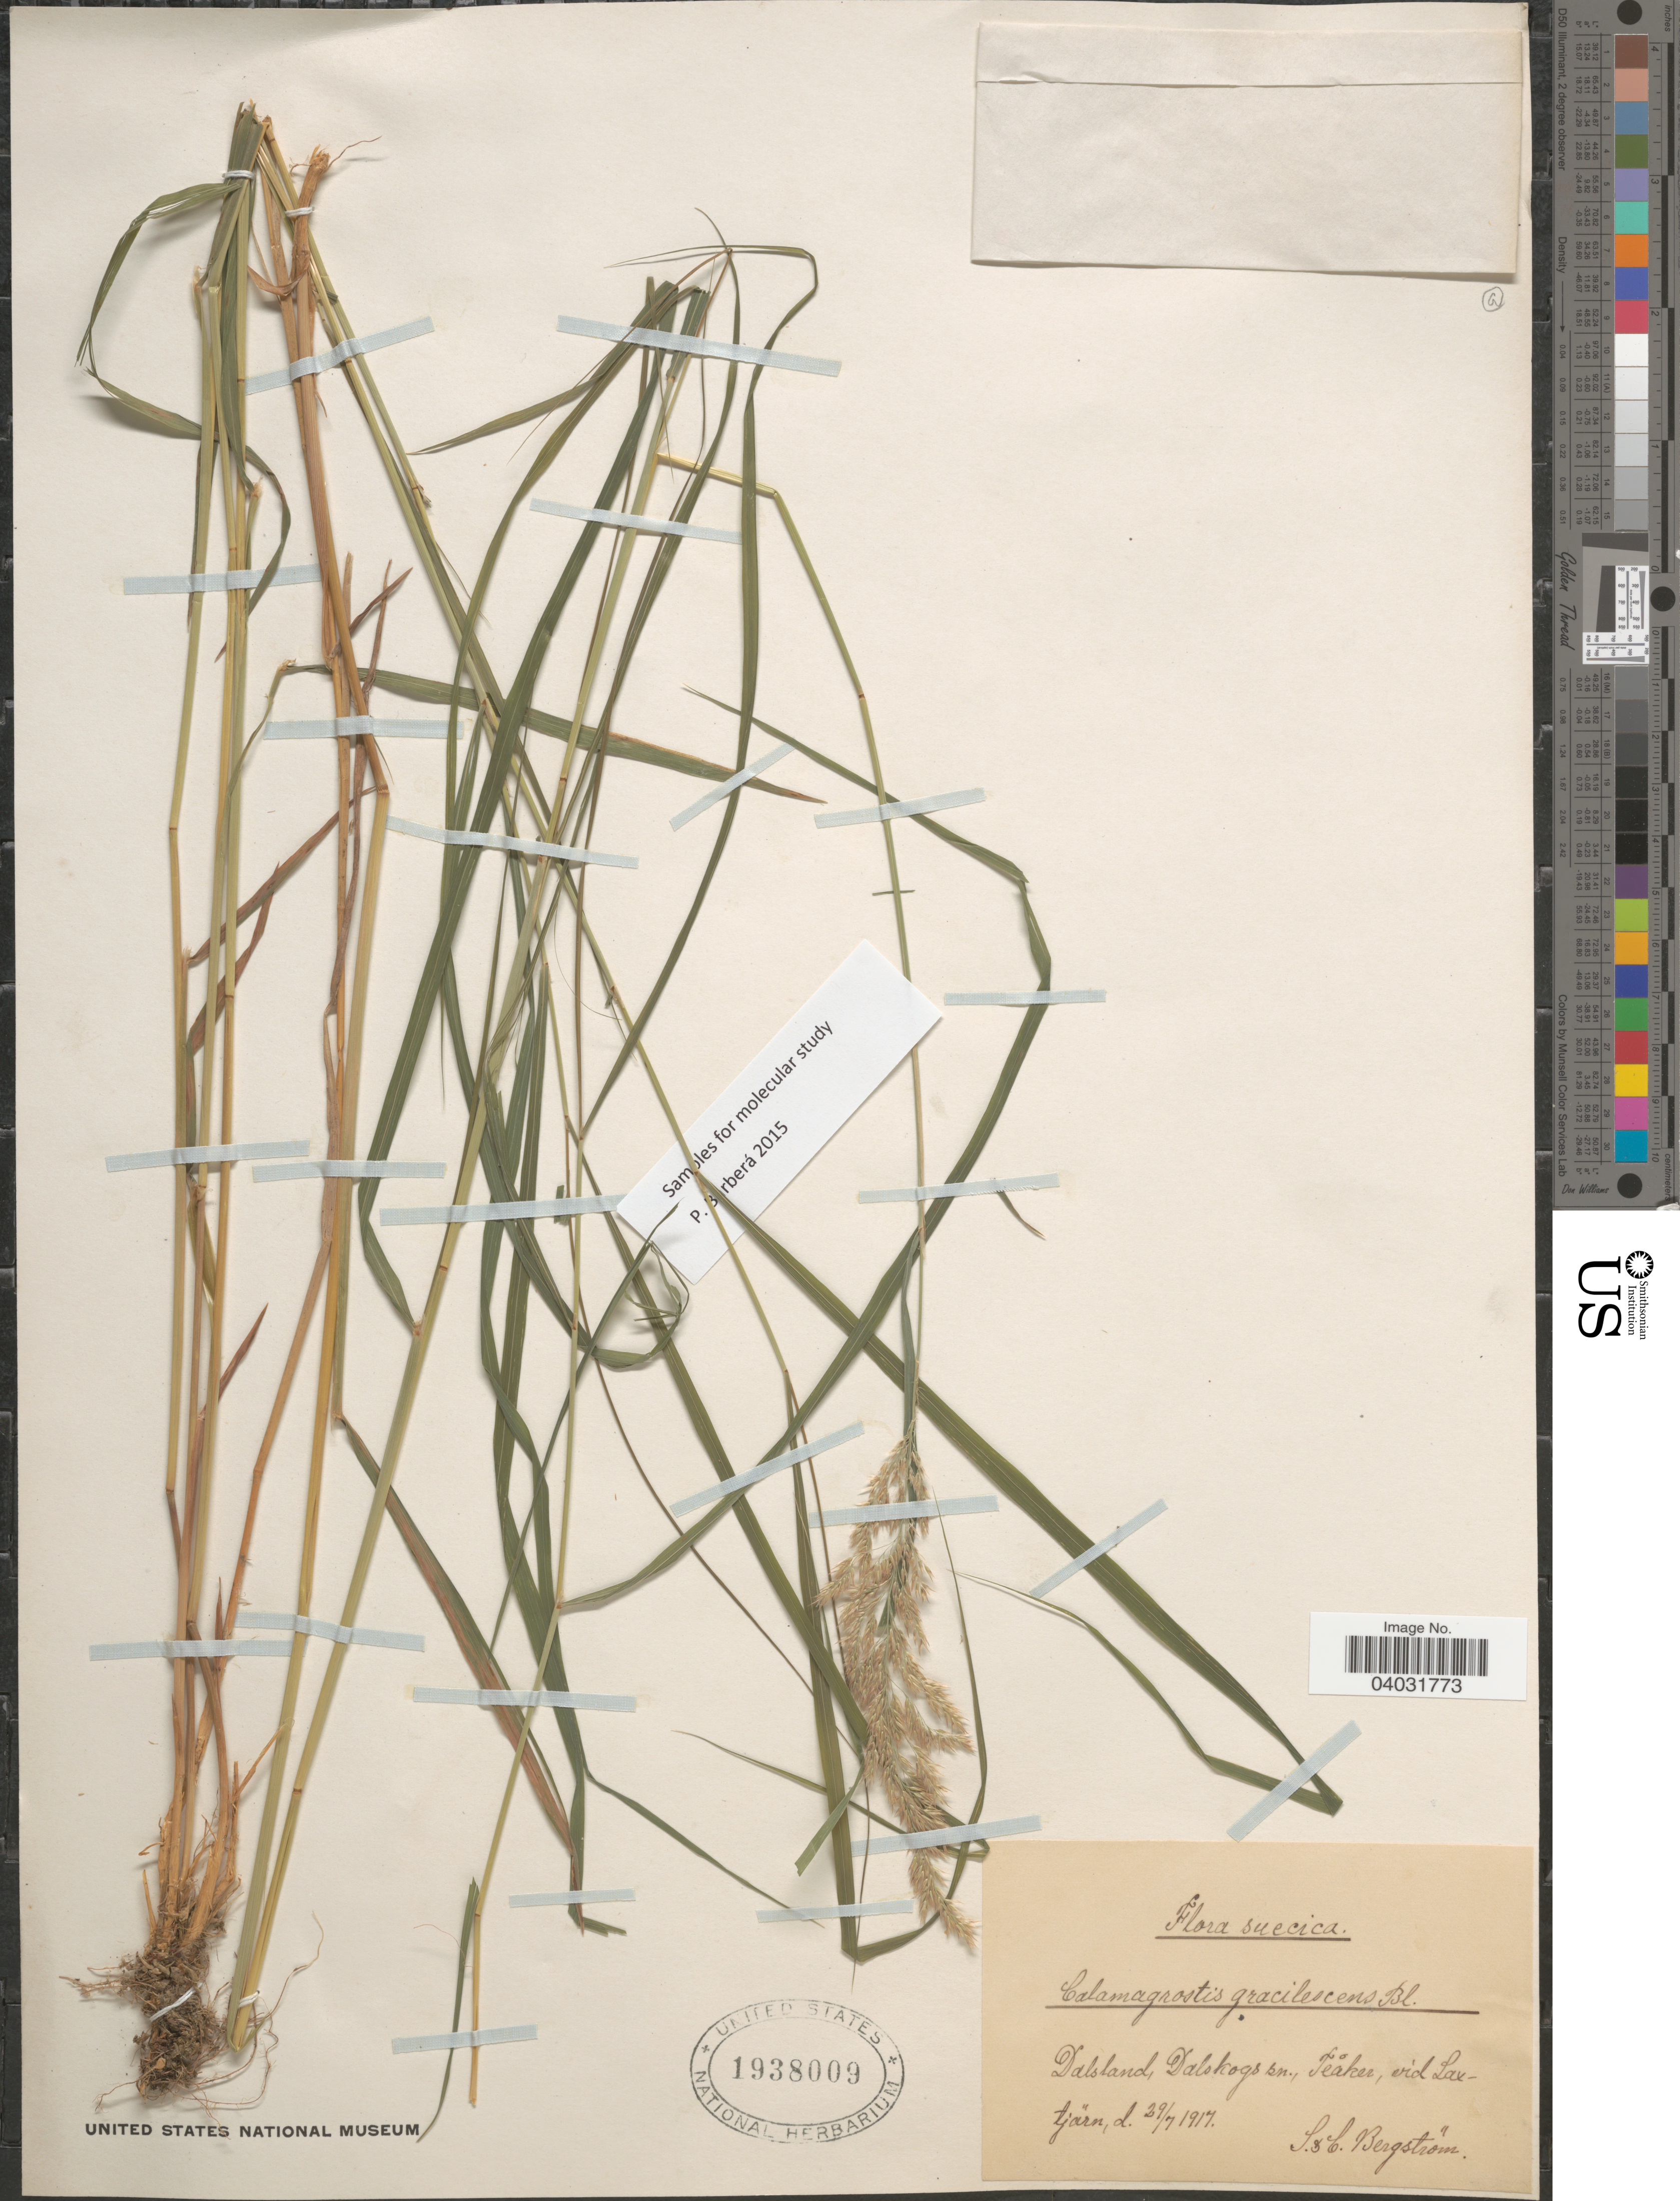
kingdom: Plantae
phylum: Tracheophyta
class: Liliopsida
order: Poales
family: Poaceae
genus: Calamagrostis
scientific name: Calamagrostis x gracilescens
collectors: S. Bergström & E. Bergström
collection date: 1917-07-29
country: Sweden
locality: Suecica. Dalsland, Dalskogs sn. Teåker, vid Laxtjärn.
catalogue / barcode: US 1938009